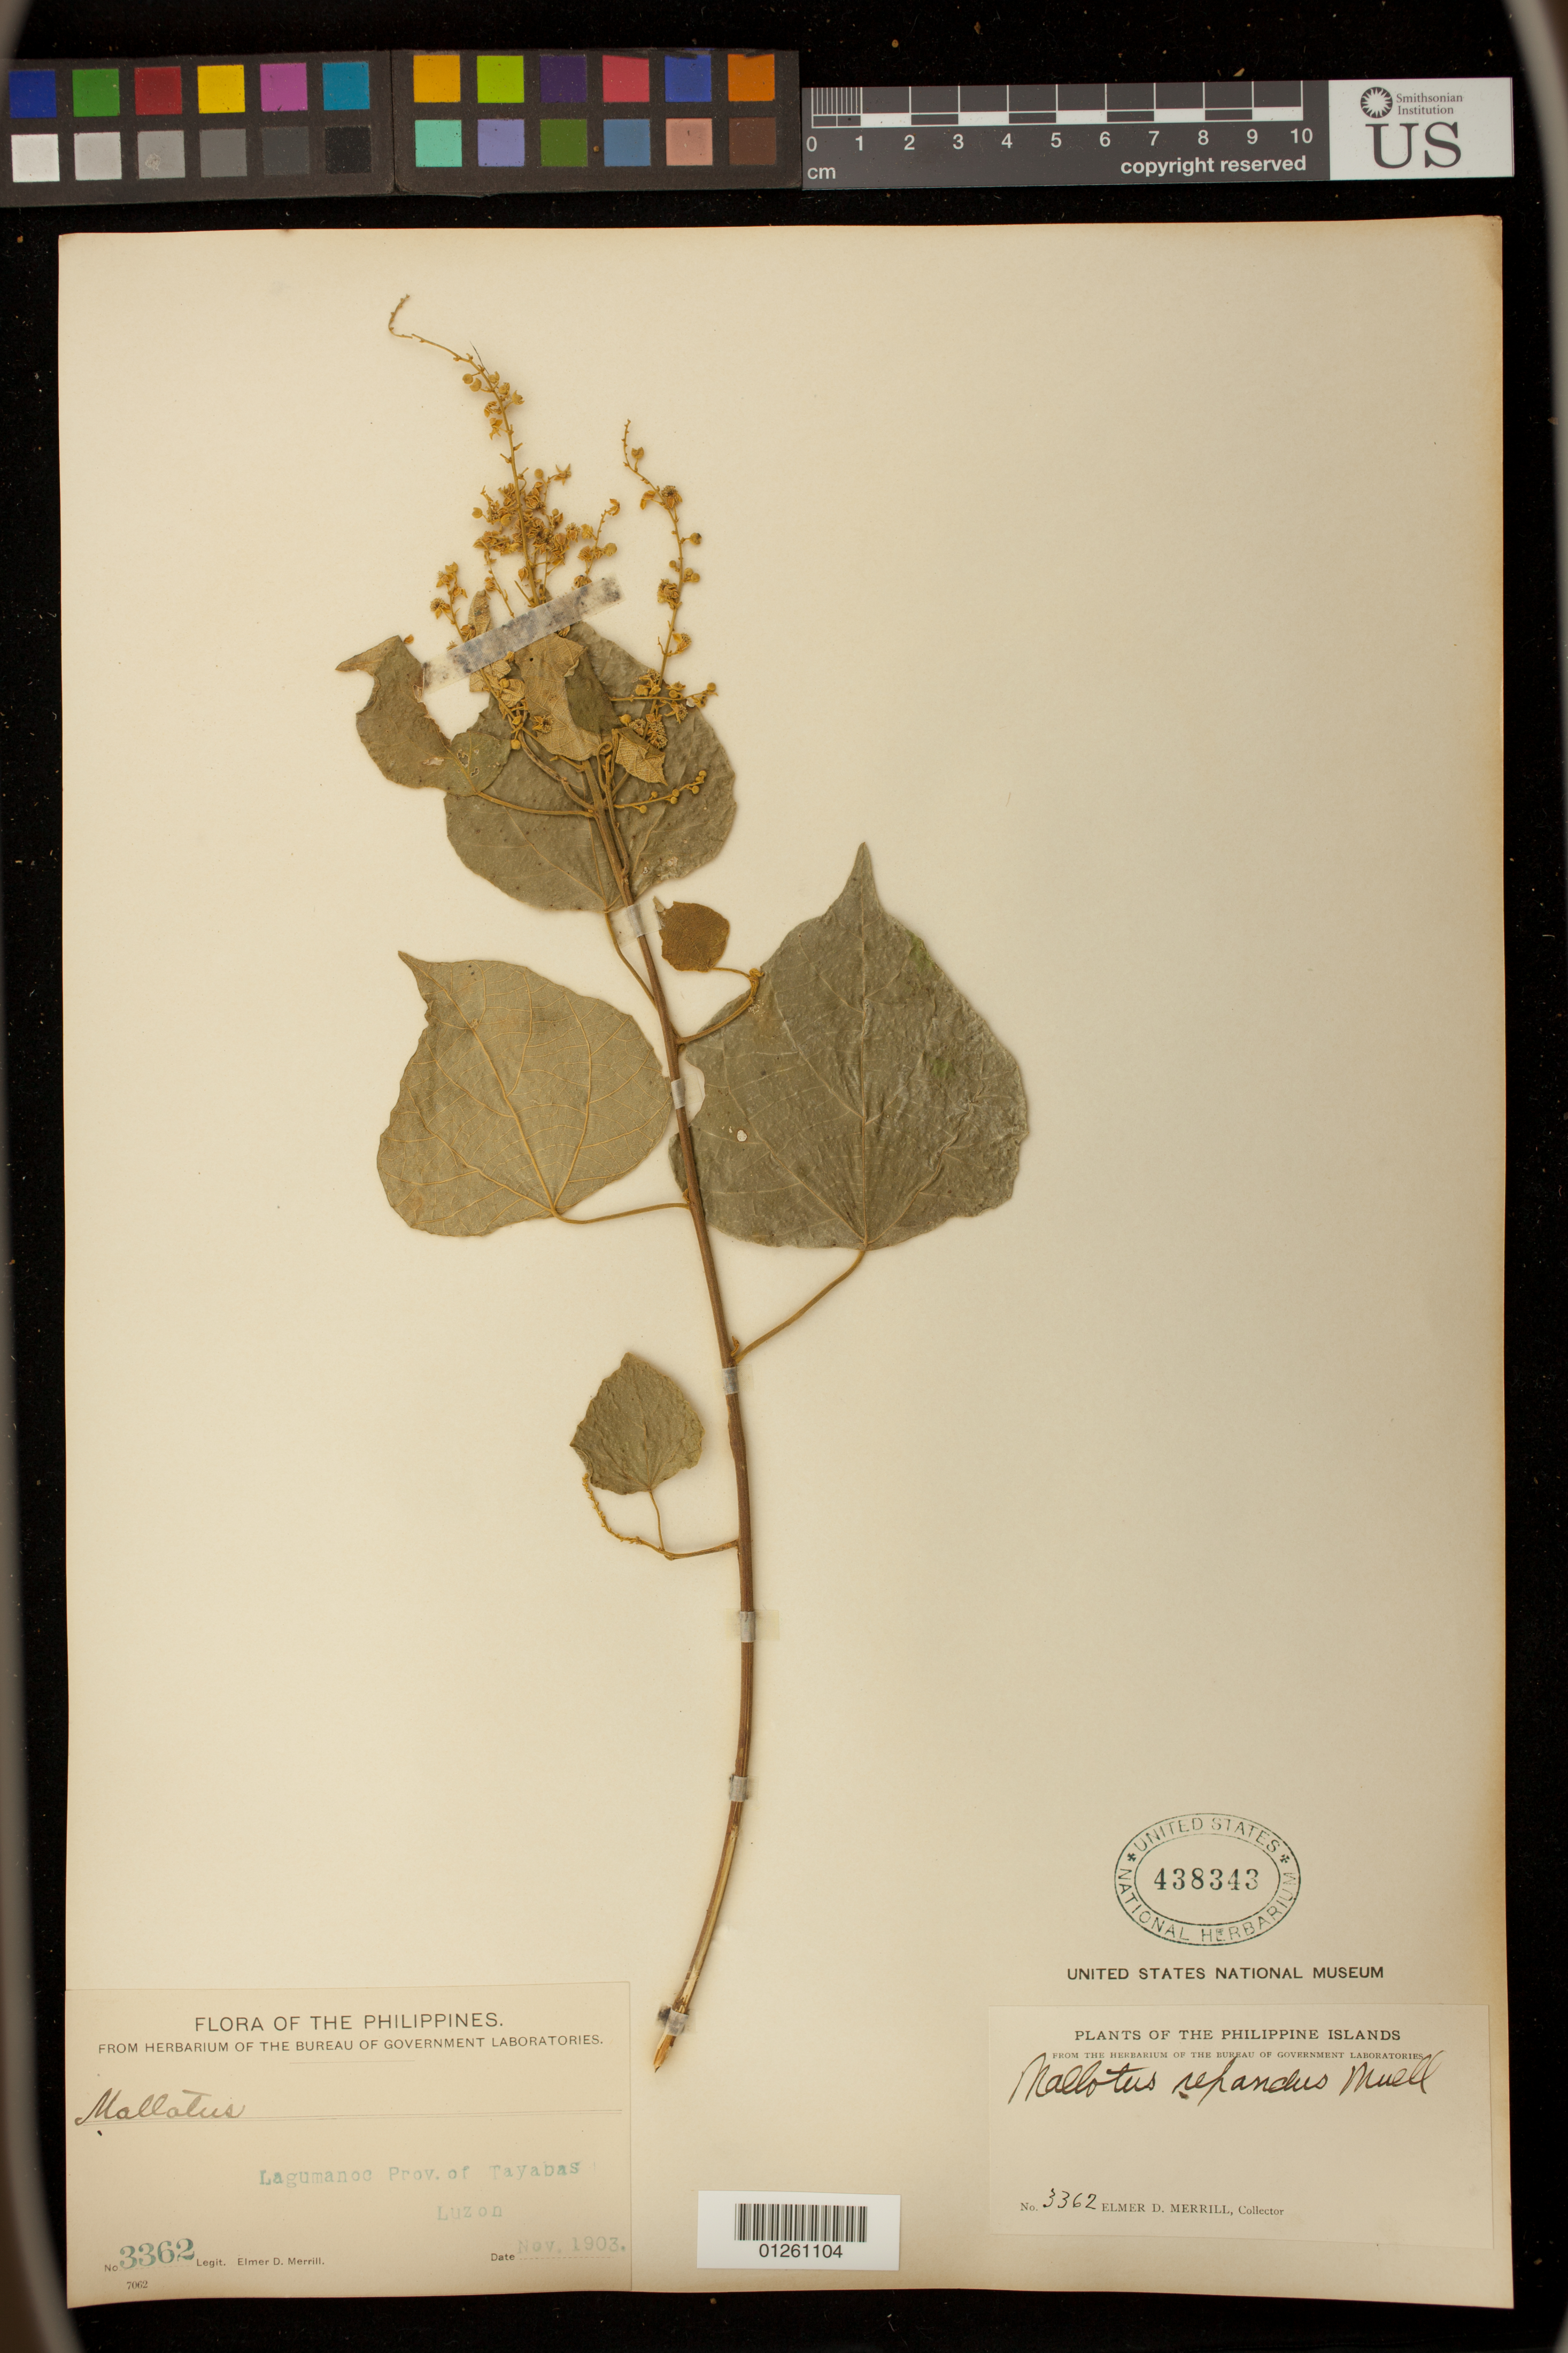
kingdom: Plantae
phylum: Tracheophyta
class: Magnoliopsida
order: Malpighiales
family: Euphorbiaceae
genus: Mallotus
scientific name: Mallotus repandus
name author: (Rottler) Müll. Arg.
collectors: E. D. Merrill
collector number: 3362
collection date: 1903-11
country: Philippines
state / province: Calabarzon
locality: Lagumanoc, Prov. of Tayabas, Luzon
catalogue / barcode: US 438343